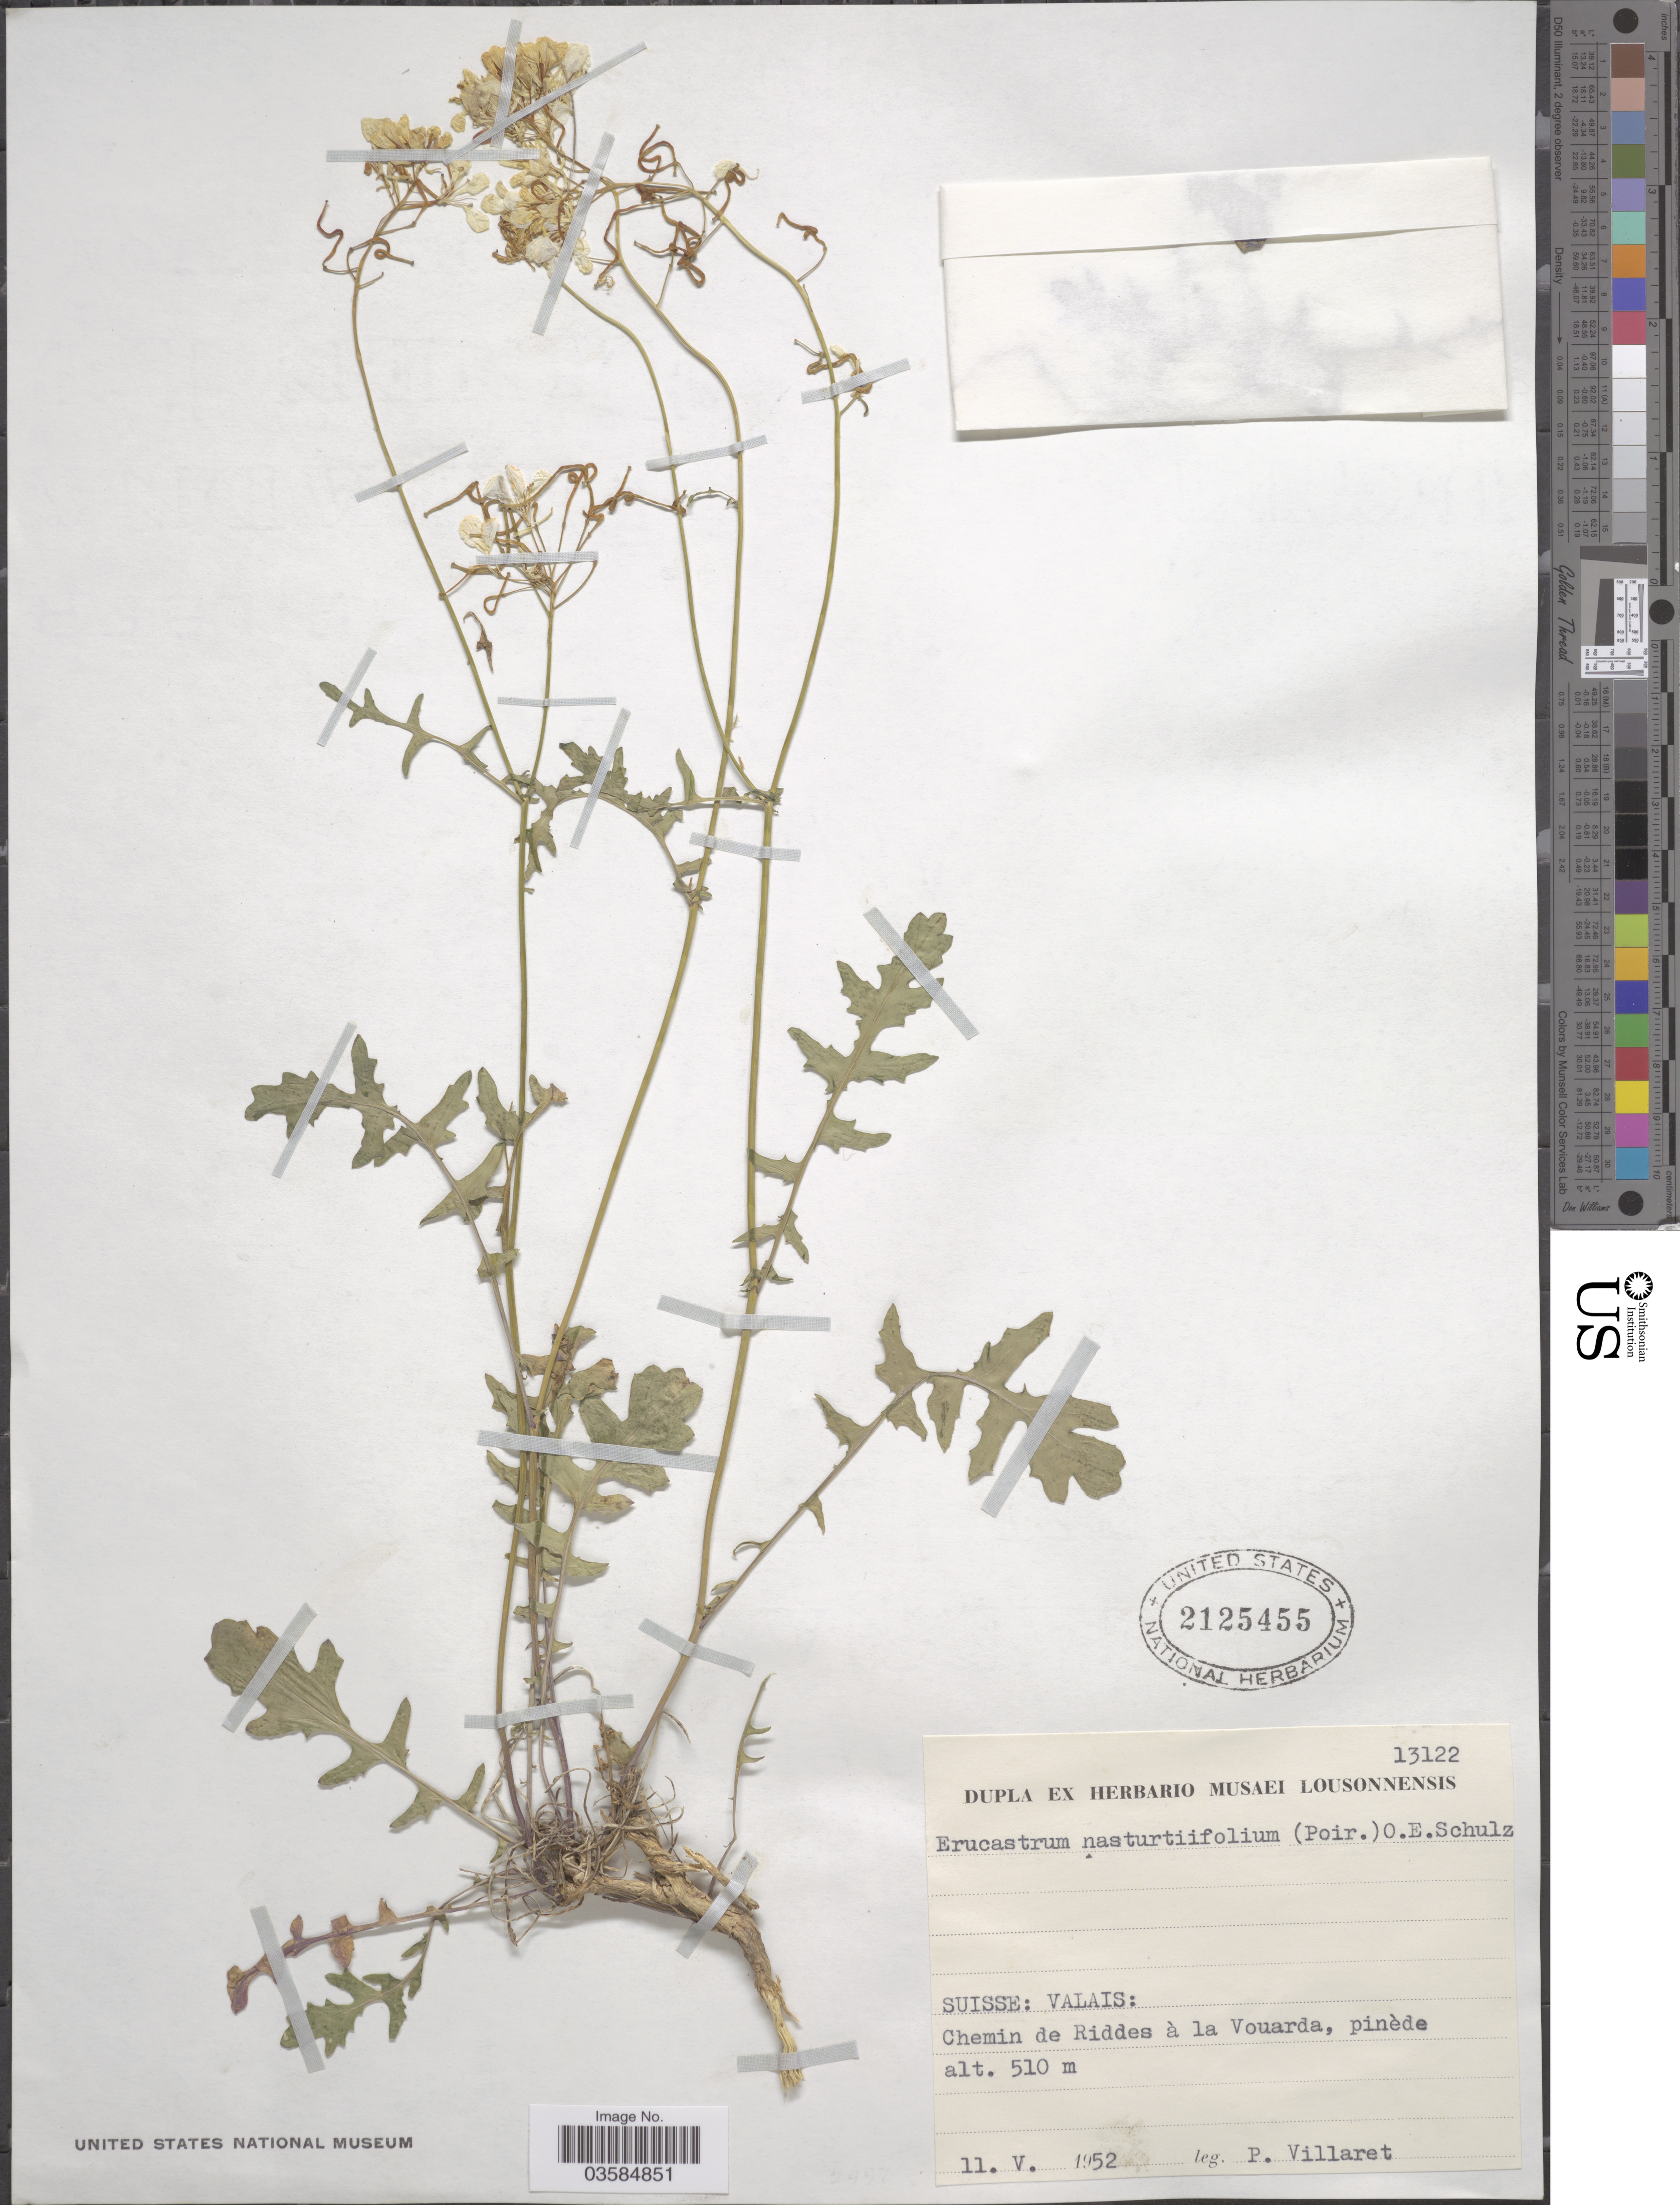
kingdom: Plantae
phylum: Tracheophyta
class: Magnoliopsida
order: Brassicales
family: Brassicaceae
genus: Erucastrum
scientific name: Erucastrum nasturtiifolium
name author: (Poir.) O.E. Schulz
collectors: P. Villaret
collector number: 13122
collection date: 1952-05-11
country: Switzerland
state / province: Valais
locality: Suisse: Chemin de Riddes à la Vouarda, pinède.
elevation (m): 510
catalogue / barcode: US 2125455